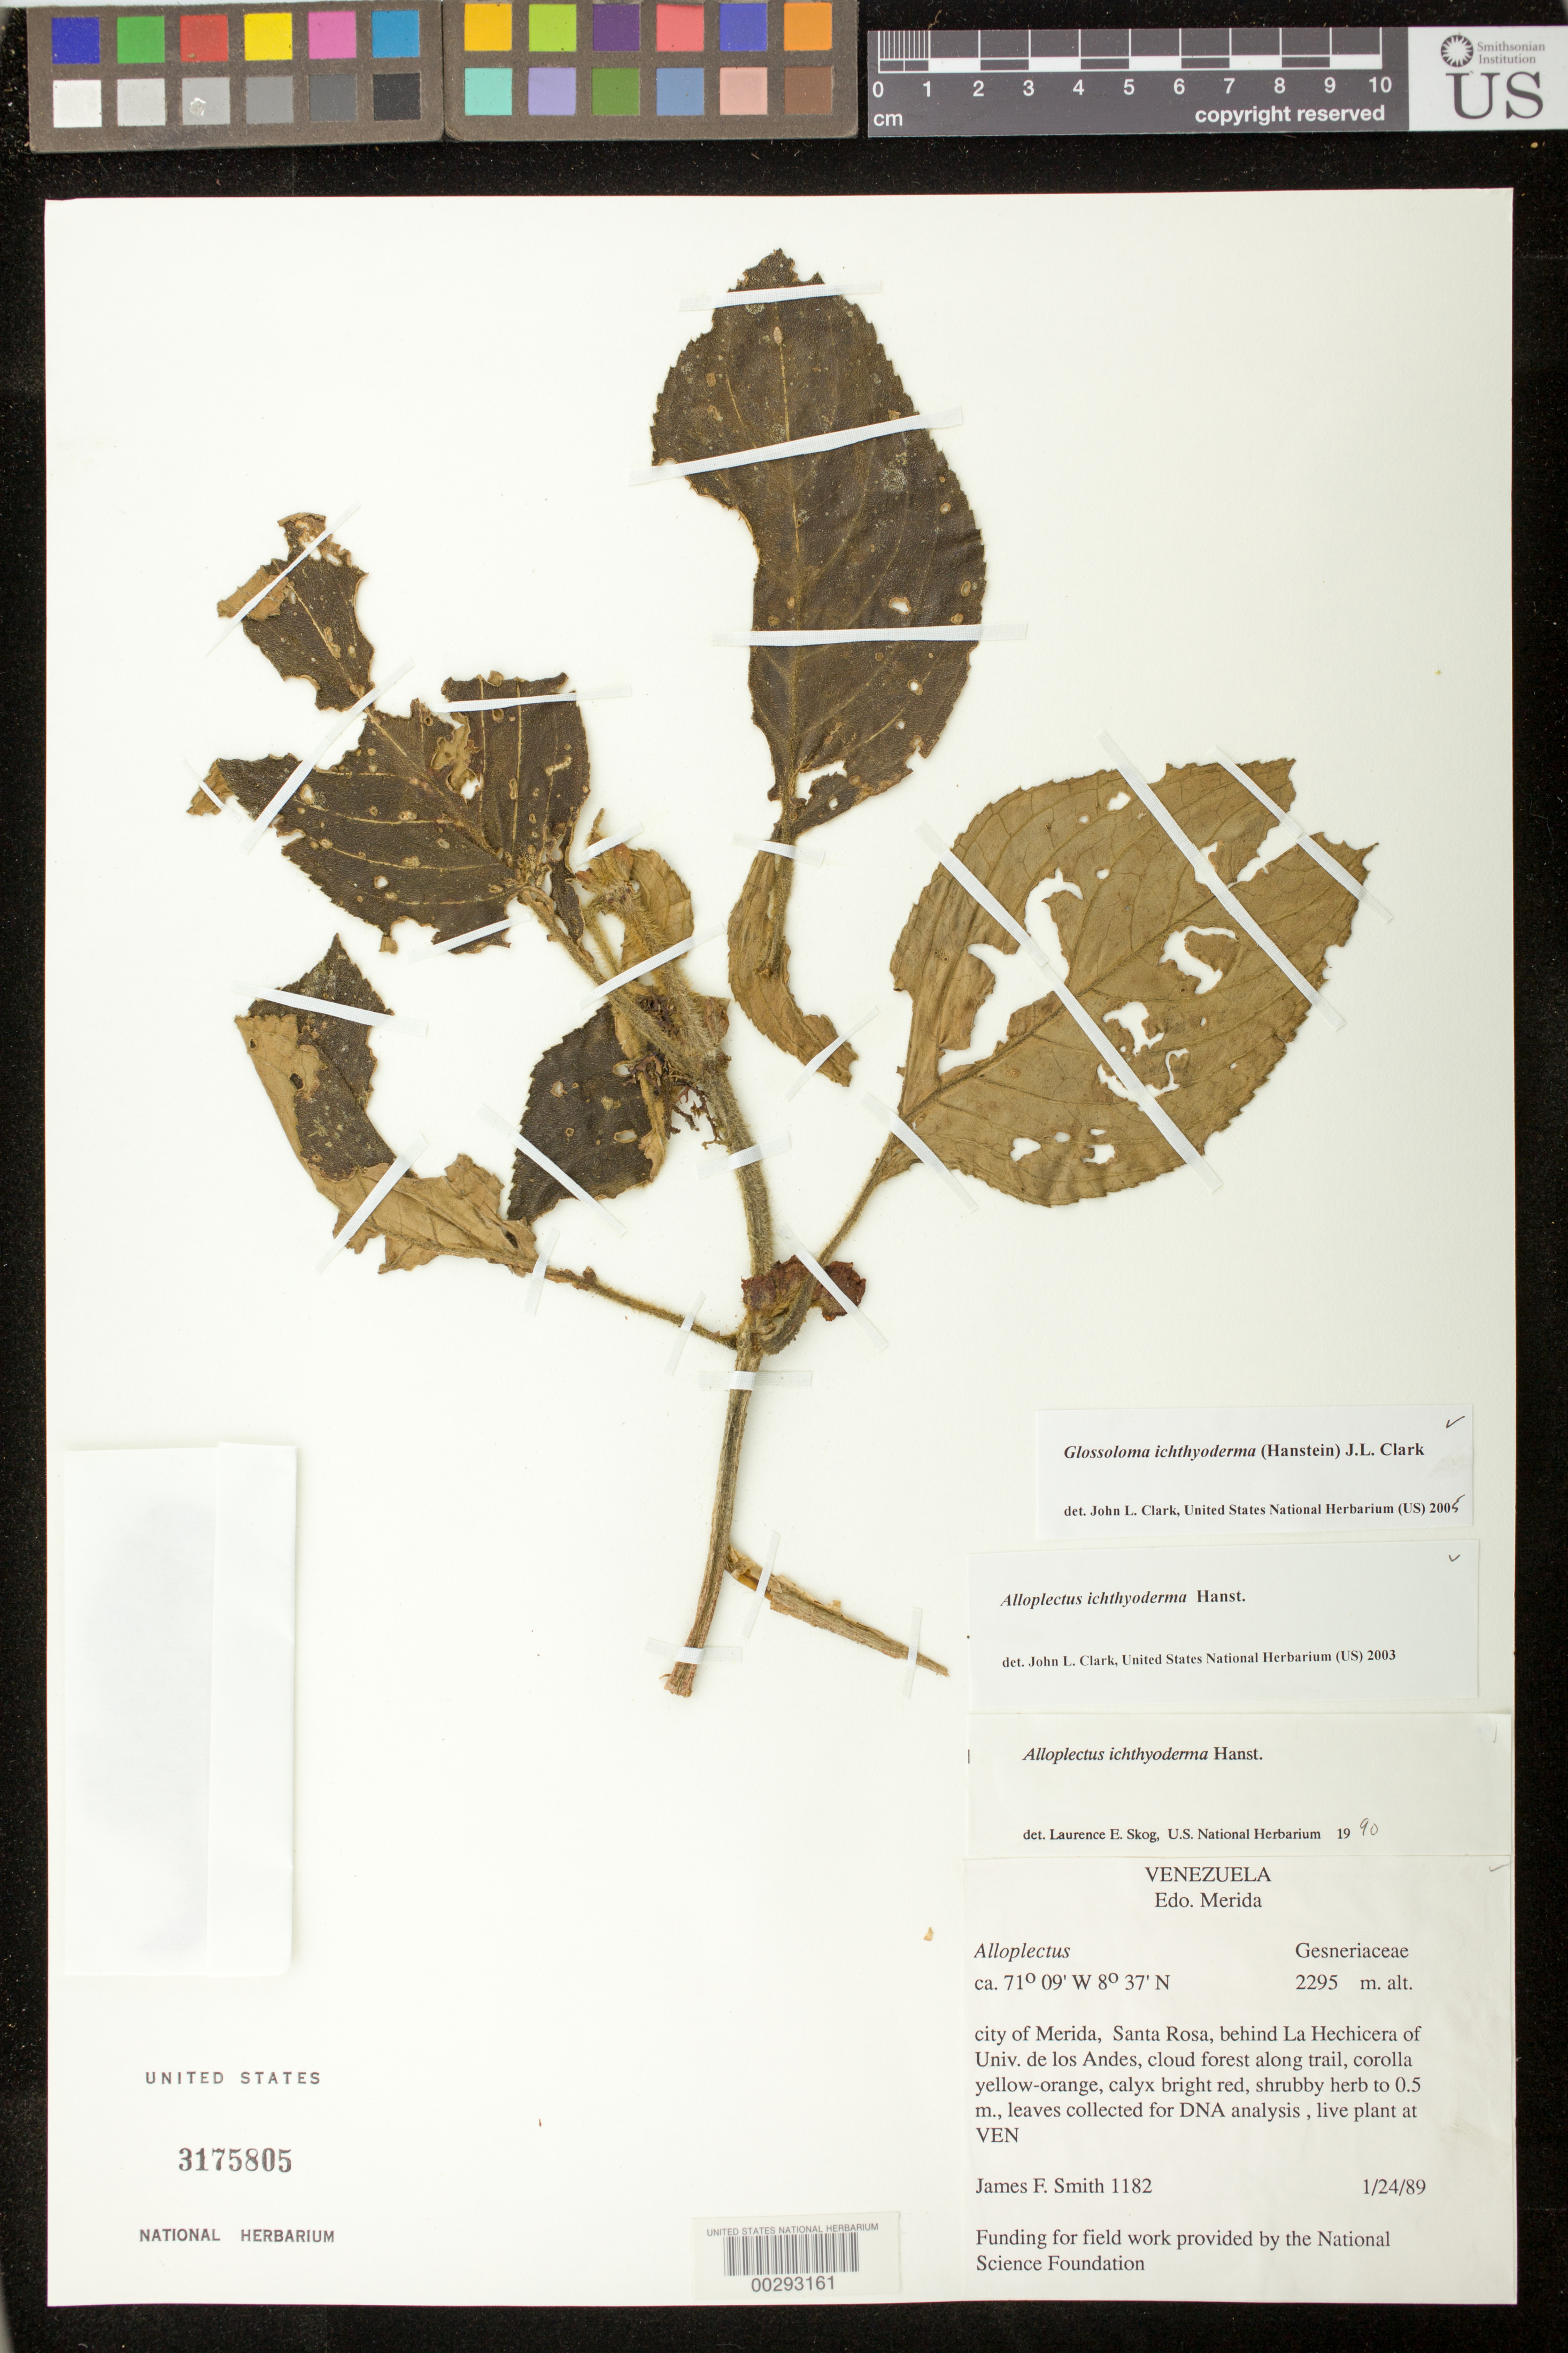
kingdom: Plantae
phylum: Tracheophyta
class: Magnoliopsida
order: Lamiales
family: Gesneriaceae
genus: Glossoloma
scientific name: Glossoloma ichthyoderma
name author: (Hanst.) J.L. Clark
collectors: J. Smith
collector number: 1182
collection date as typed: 24 Jan 1989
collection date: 1989-01-24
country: Venezuela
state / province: Mérida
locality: City of Merida, Santa Rosa, behind La Hechicera of Univ. de los Andes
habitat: Cloud forest along trail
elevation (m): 2295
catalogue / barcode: US 3175805